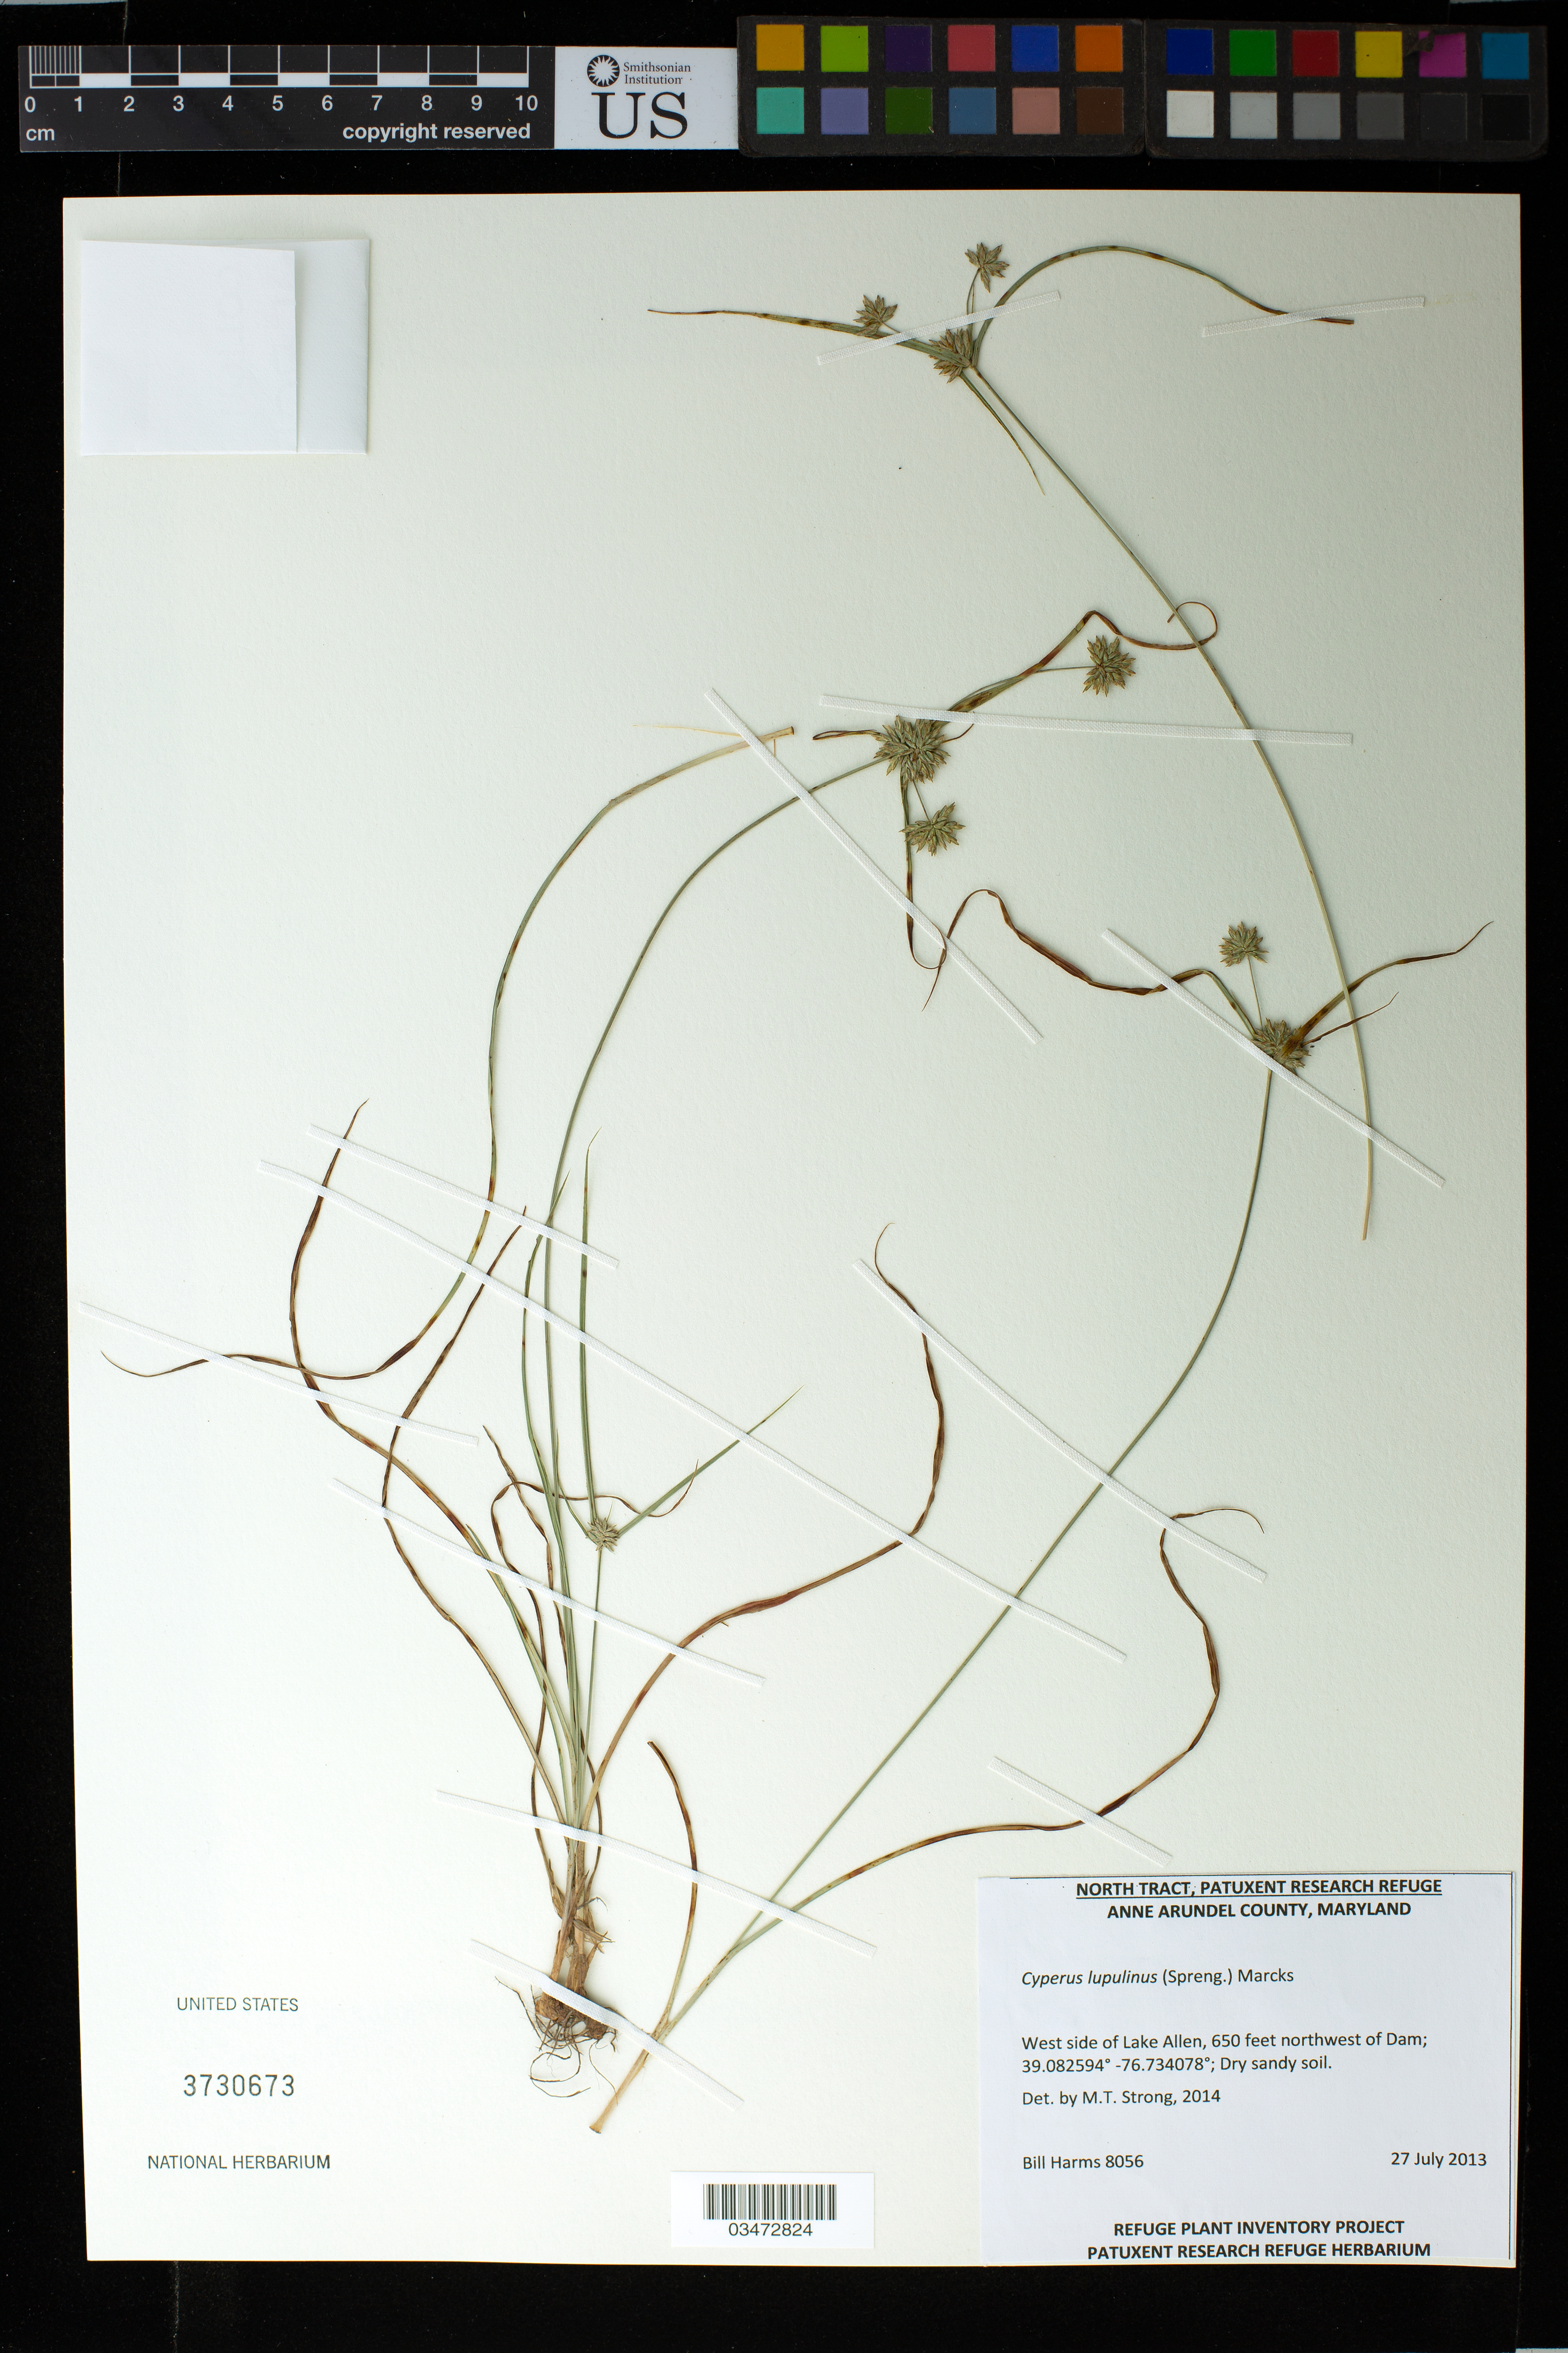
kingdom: Plantae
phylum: Tracheophyta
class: Liliopsida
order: Poales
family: Cyperaceae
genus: Cyperus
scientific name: Cyperus lupulinus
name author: (Spreng.) Marcks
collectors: B. Harms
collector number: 8056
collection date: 2013-07-27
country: United States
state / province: Maryland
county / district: Anne Arundel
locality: West side of Lake Allen, 650 feet northwest of Dam; Dry sandy soil.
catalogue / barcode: US 3730673